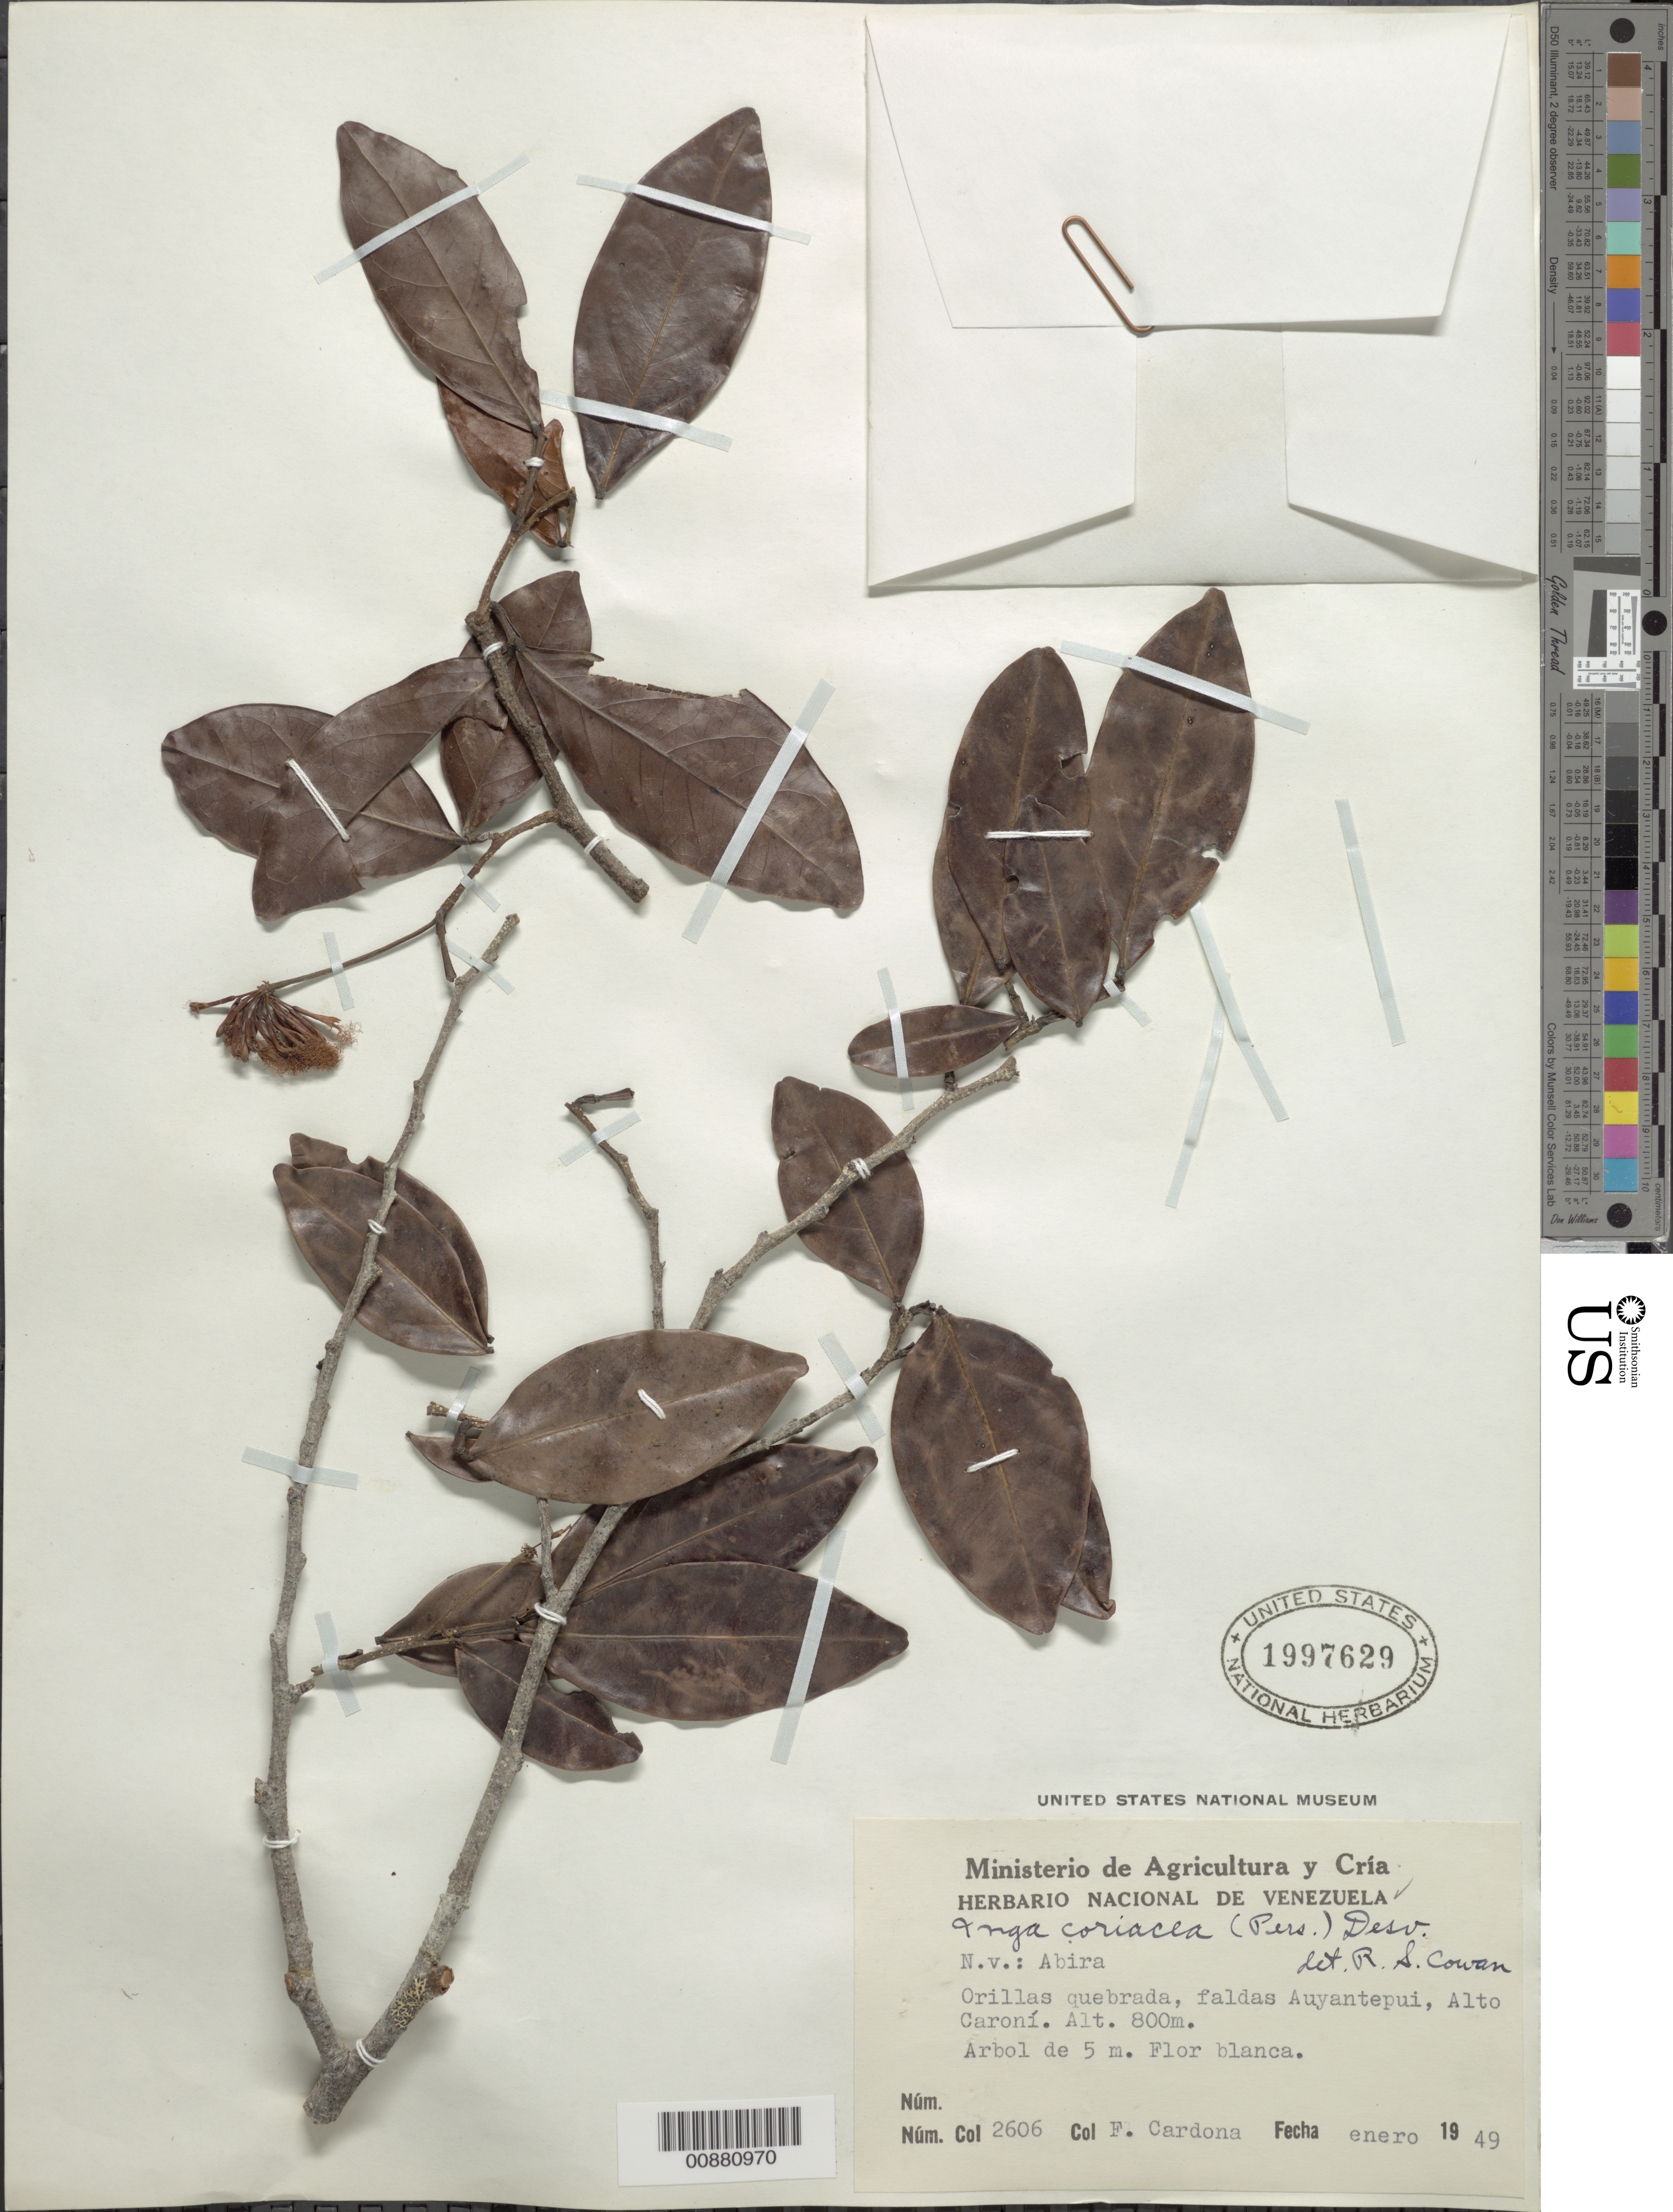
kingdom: Plantae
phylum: Tracheophyta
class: Magnoliopsida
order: Fabales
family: Fabaceae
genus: Inga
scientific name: Inga sertulifera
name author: DC.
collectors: F. Cardona Puig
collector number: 2606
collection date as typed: Jan-49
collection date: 1949-01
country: Venezuela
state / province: Bolívar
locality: Cerro Auyantapui, Alto Río Caroní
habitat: Orillas quebrada, faldas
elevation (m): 800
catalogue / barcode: US 1997629